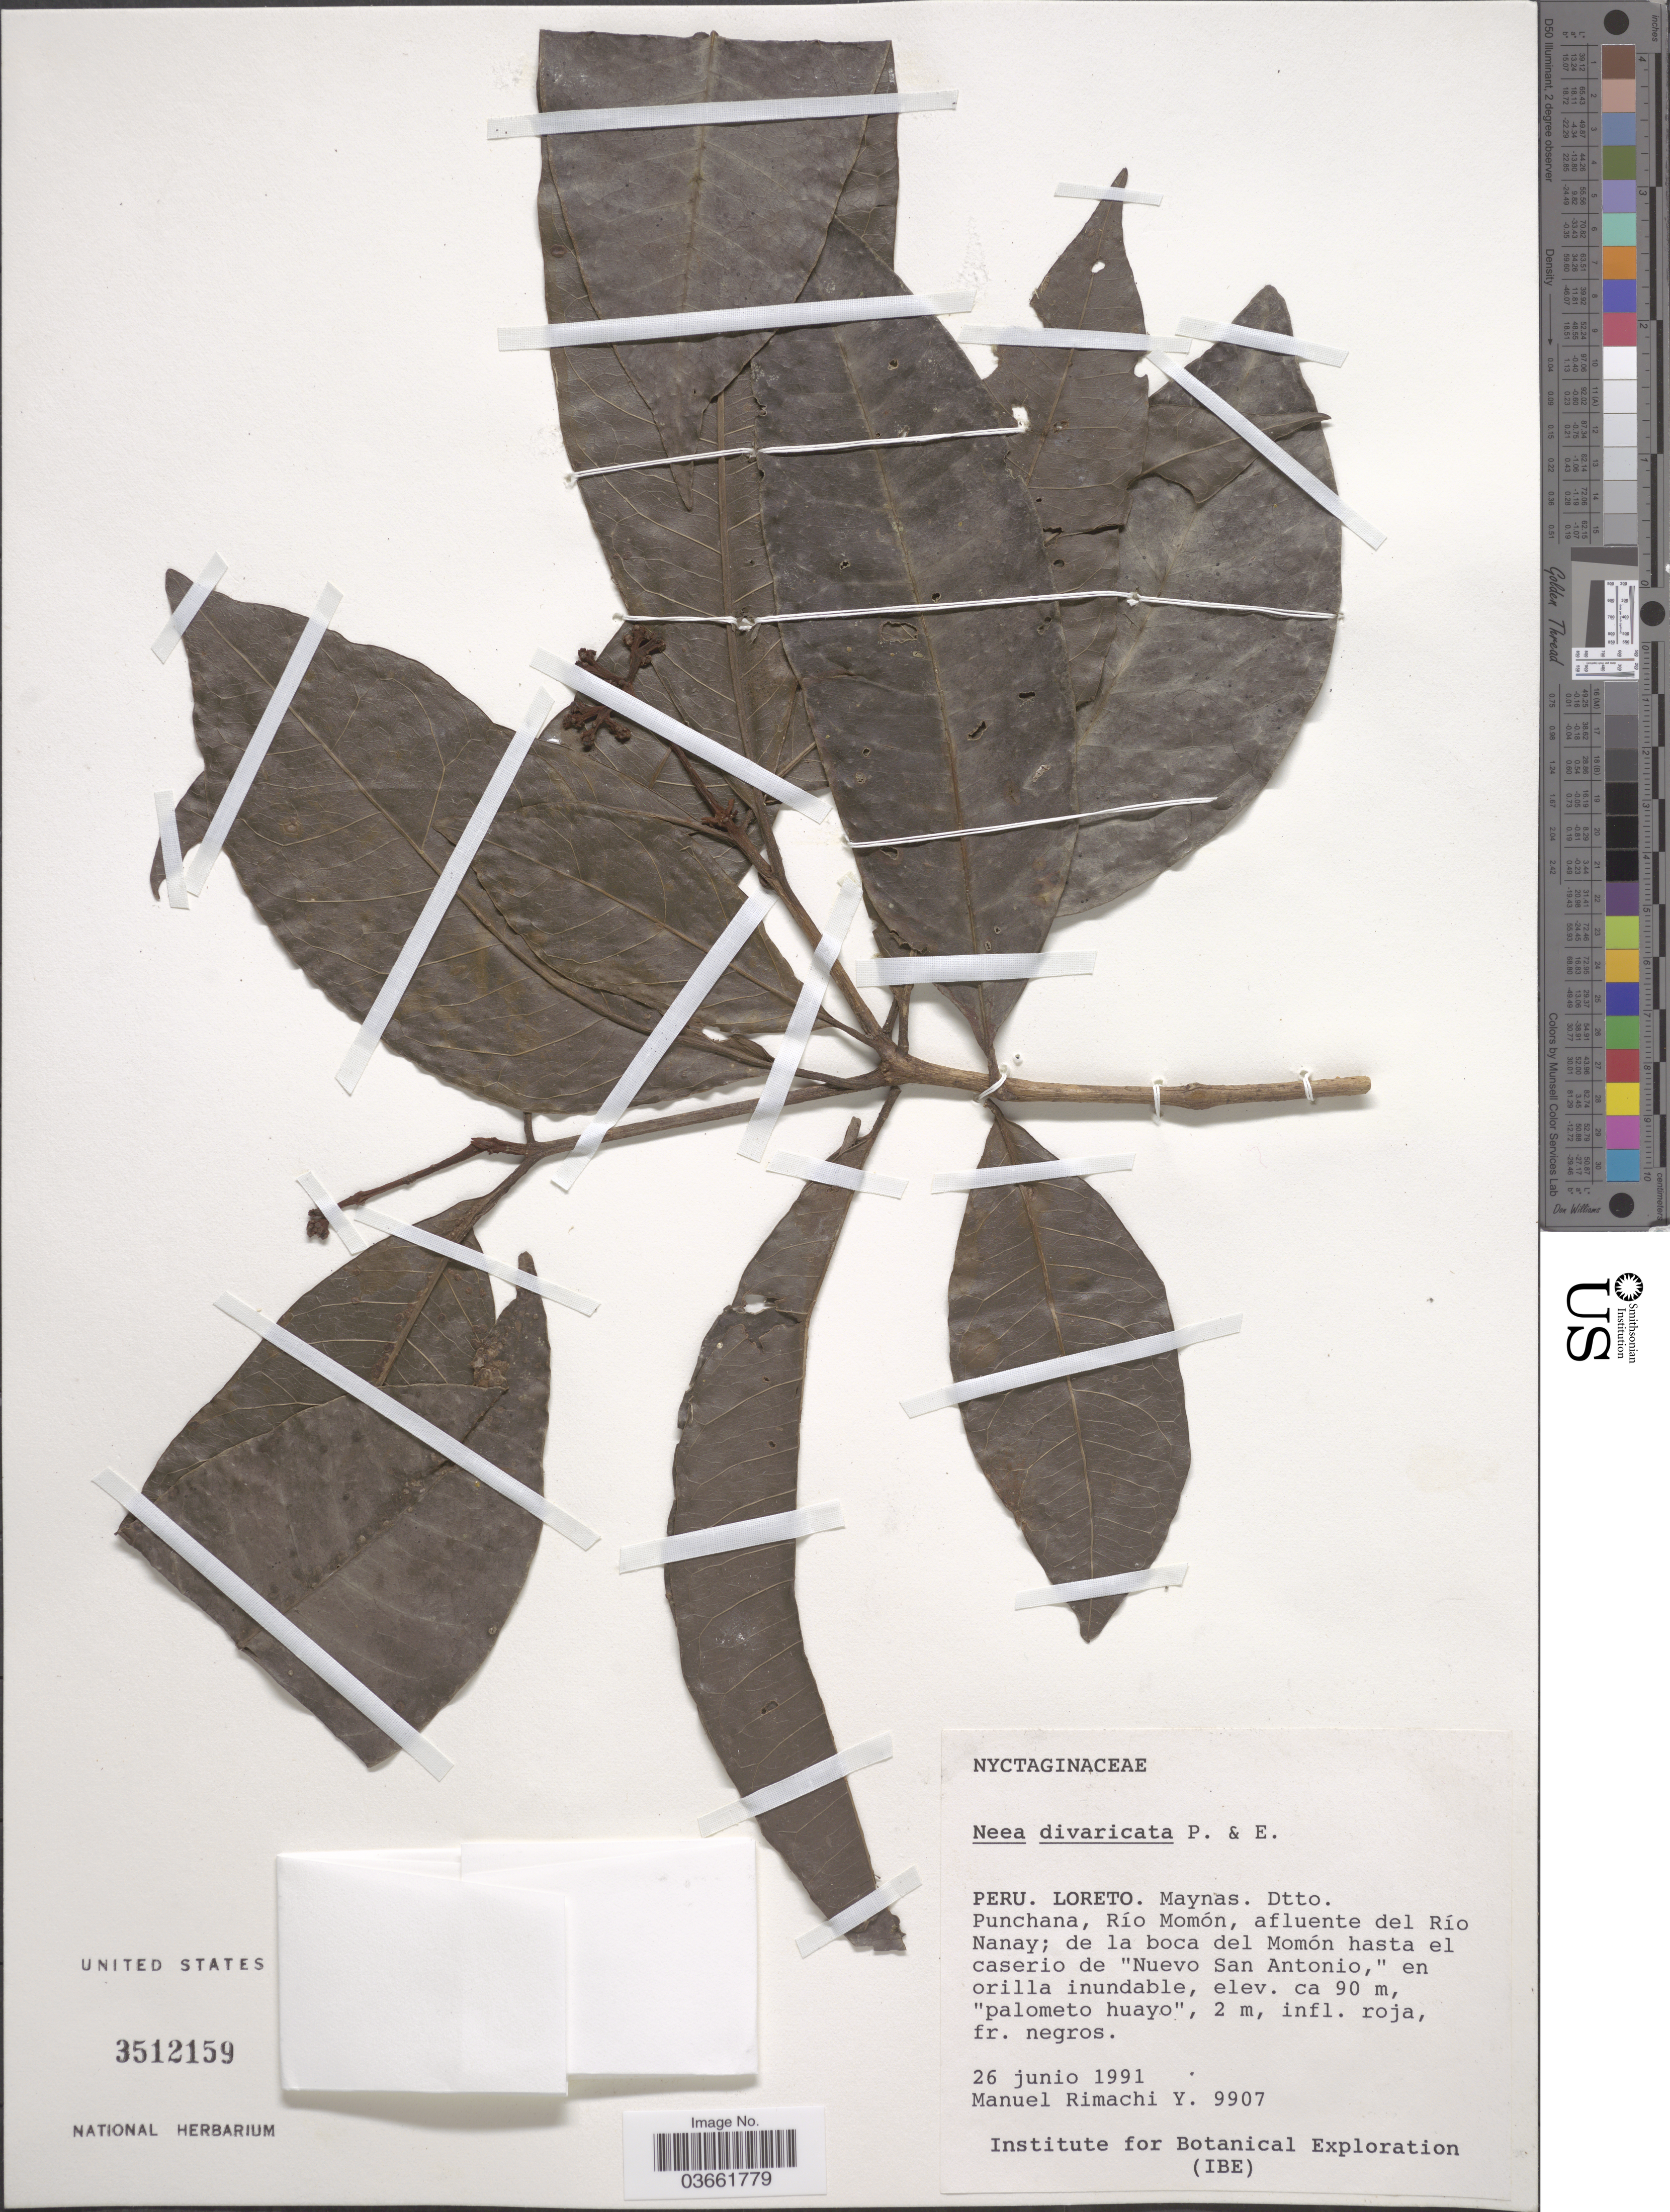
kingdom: Plantae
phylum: Tracheophyta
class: Magnoliopsida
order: Caryophyllales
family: Nyctaginaceae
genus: Neea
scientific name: Neea oppositifolia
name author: Ruiz & Pav.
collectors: M. Rimachi Y.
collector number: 9907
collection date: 1991-06-26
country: Peru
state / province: Loreto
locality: Maynas. Dtto. Punchana, Río Momón, afluente del Río Nanay; de la boca del Momón hasta el caserio de "Nuevo San Antonio," en orilla inundable.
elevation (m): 90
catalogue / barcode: US 3512159